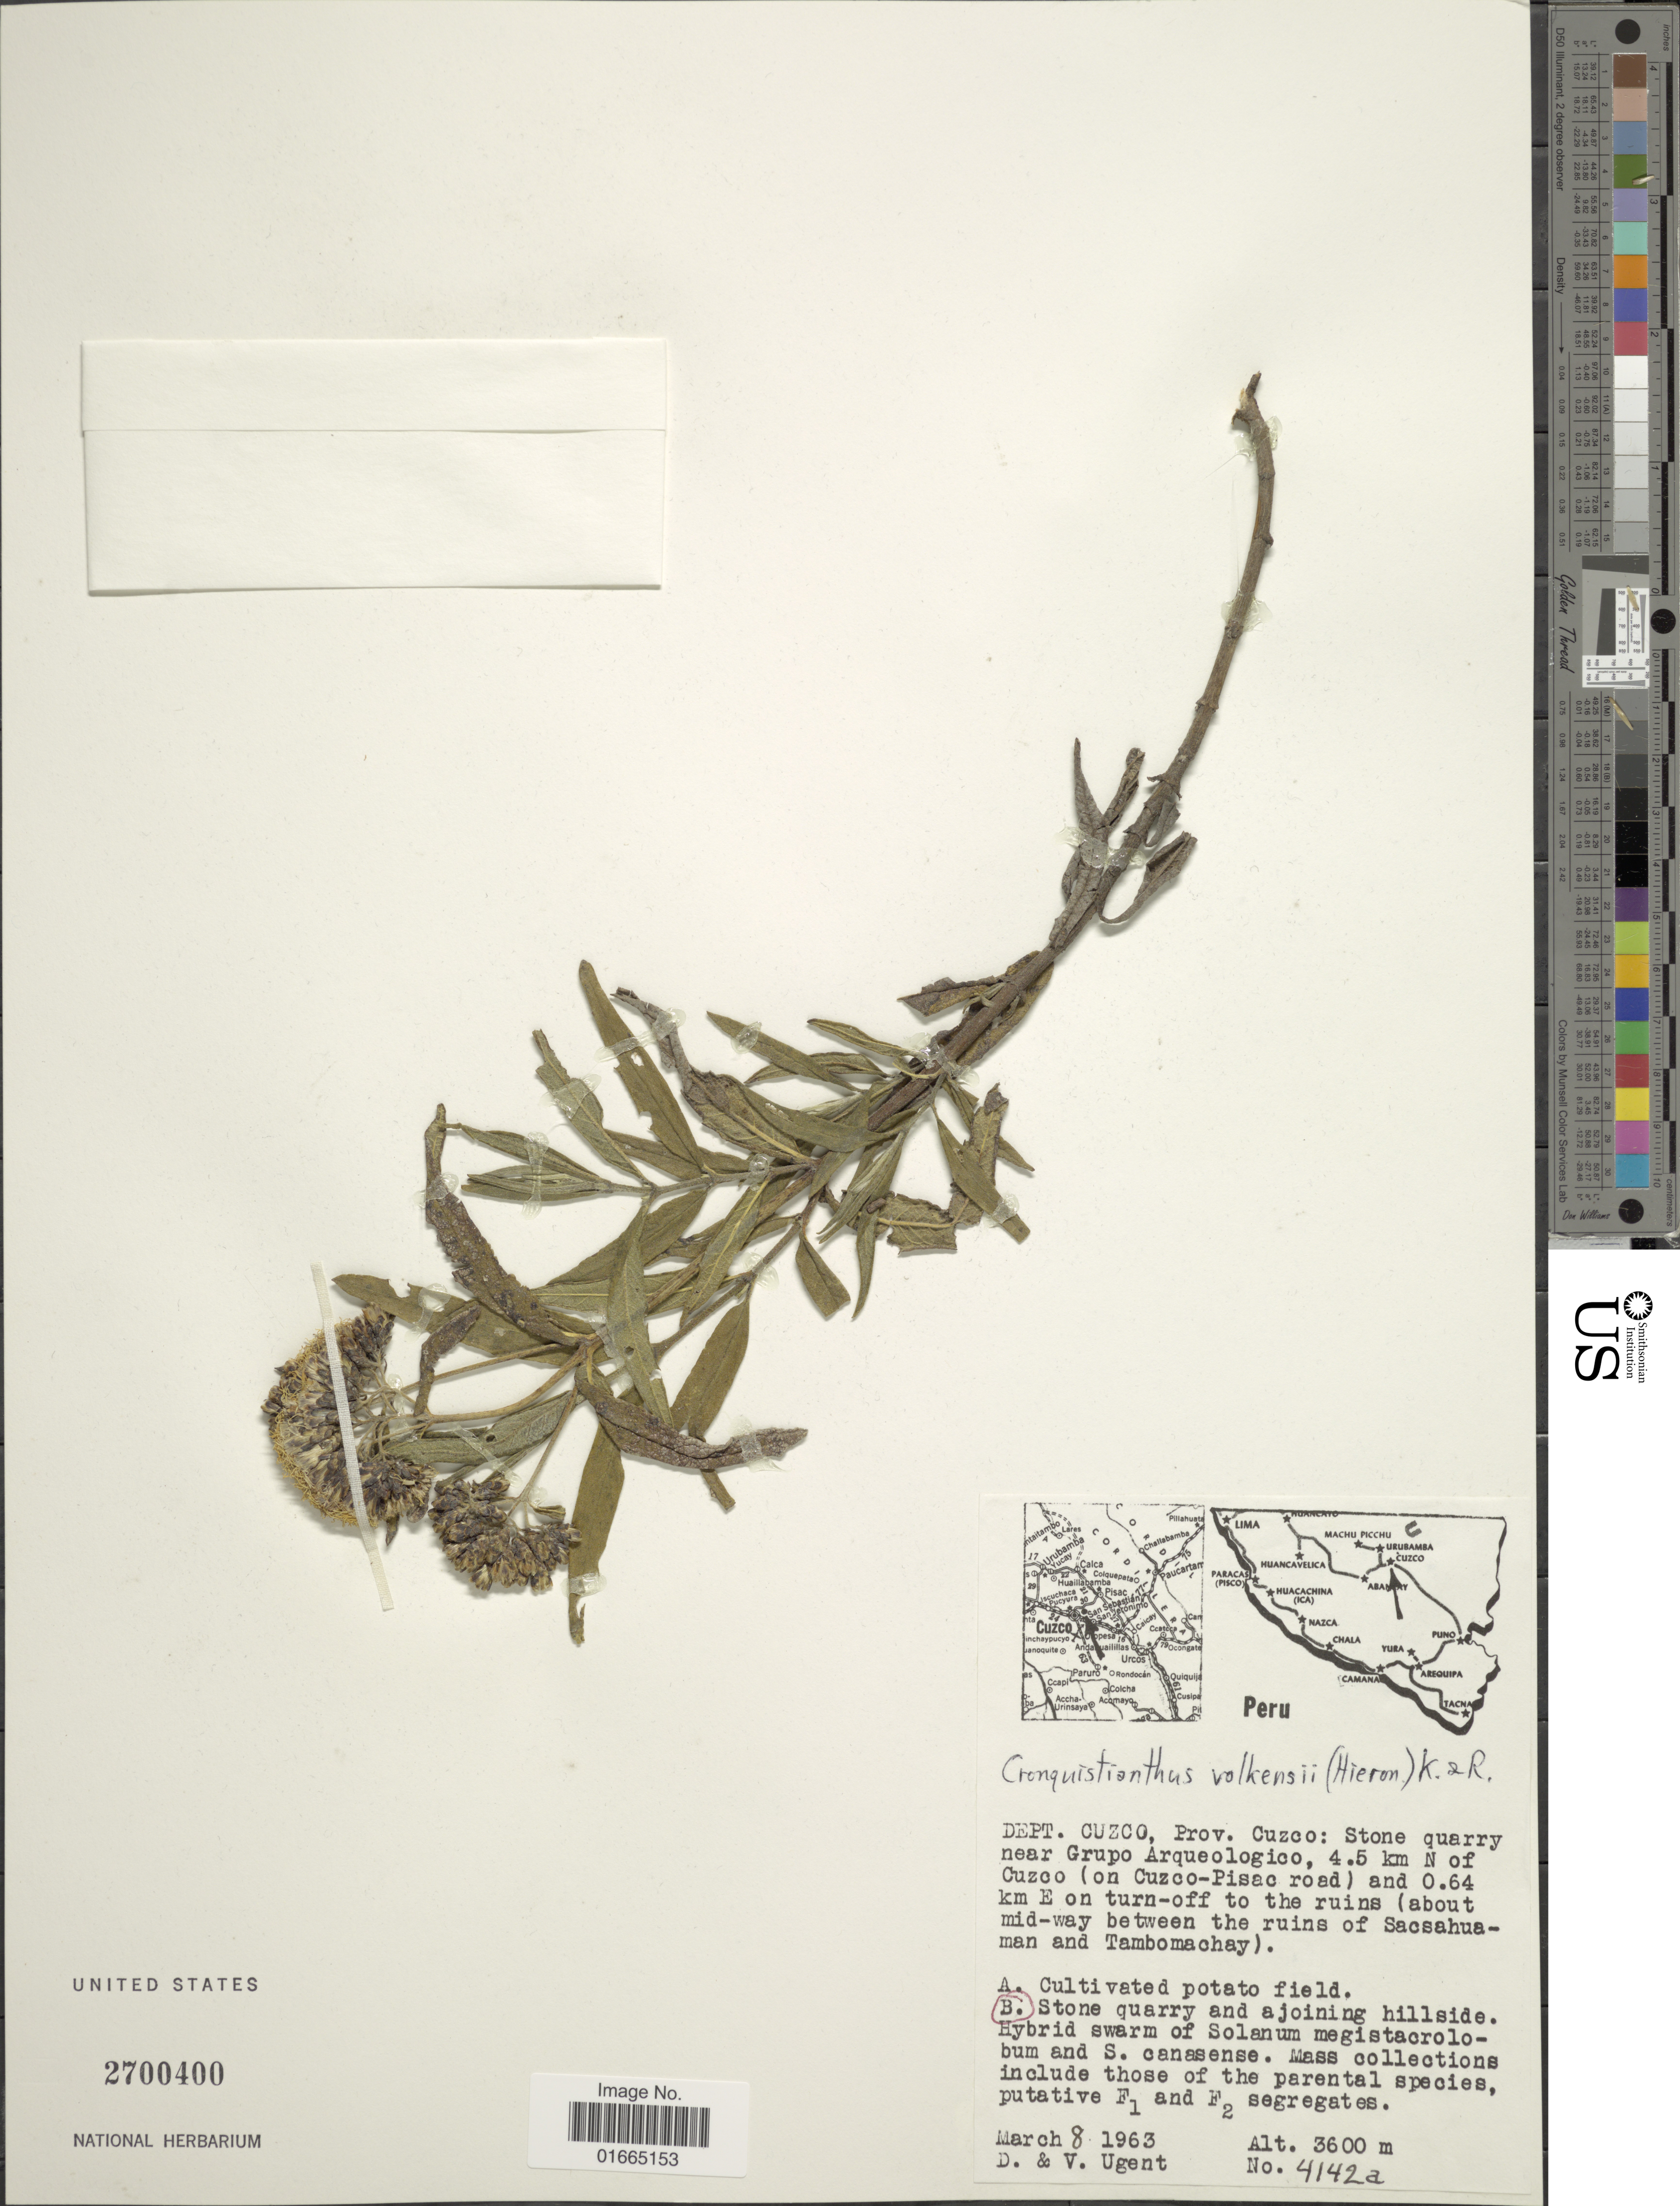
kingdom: Plantae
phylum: Tracheophyta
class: Magnoliopsida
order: Asterales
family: Asteraceae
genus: Cronquistianthus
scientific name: Cronquistianthus volkensii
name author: (Hieron.) R.M. King & H. Rob.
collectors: D. Ugent & V. Ugent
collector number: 4142a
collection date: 1963-03-08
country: Peru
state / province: Cusco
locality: Dept. Cuzco, Prov. Cuzco: Stone quarry near Grupo Arqueologico, 4.5 km N of Cuzco (on Cuzco-Pisac road) and 0.64 km E of turn-off to the ruins (about mid-way between the ruins of Sacsahuaman and Tambomachay)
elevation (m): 3600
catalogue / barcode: US 2700400